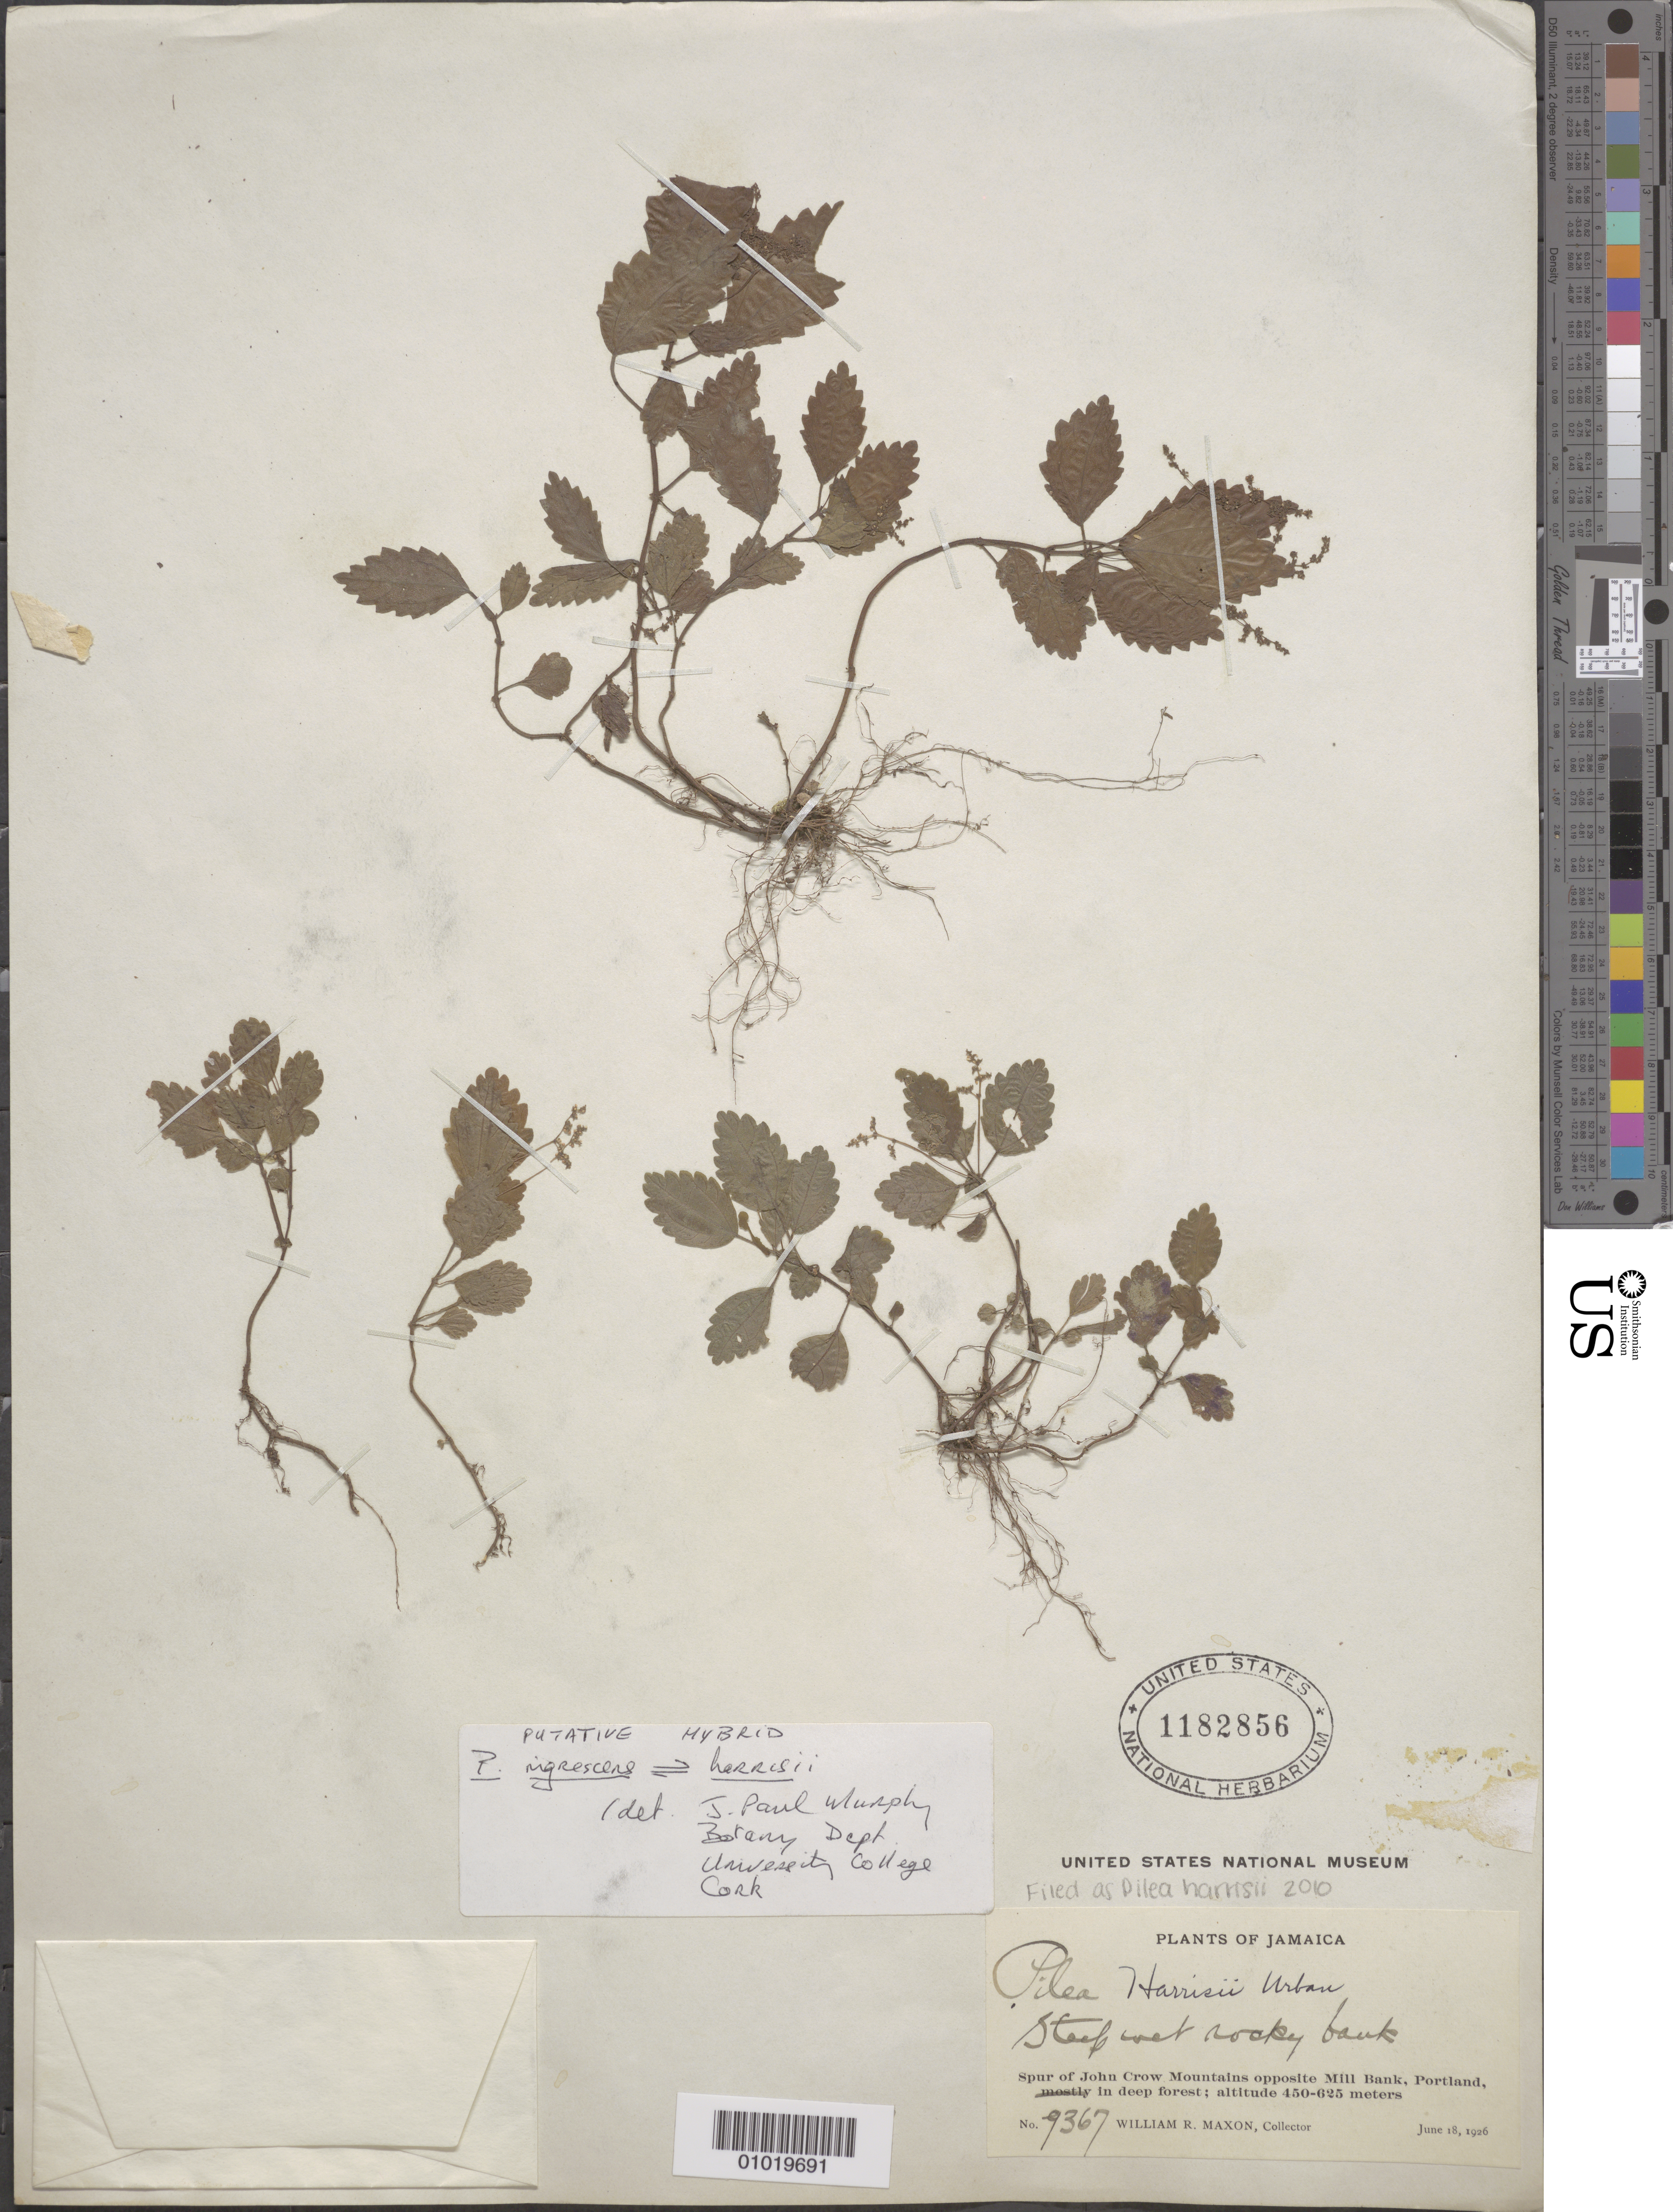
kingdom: Plantae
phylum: Tracheophyta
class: Magnoliopsida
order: Rosales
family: Urticaceae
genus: Pilea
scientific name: Pilea harrisii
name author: Urb.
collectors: W. R. Maxon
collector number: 9367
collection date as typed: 18 Jun 1926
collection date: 1926-06-18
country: Jamaica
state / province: Portland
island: Jamaica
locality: Spur of John Crow Mountains opposite Mill Bank, Portland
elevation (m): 450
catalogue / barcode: US 1182856